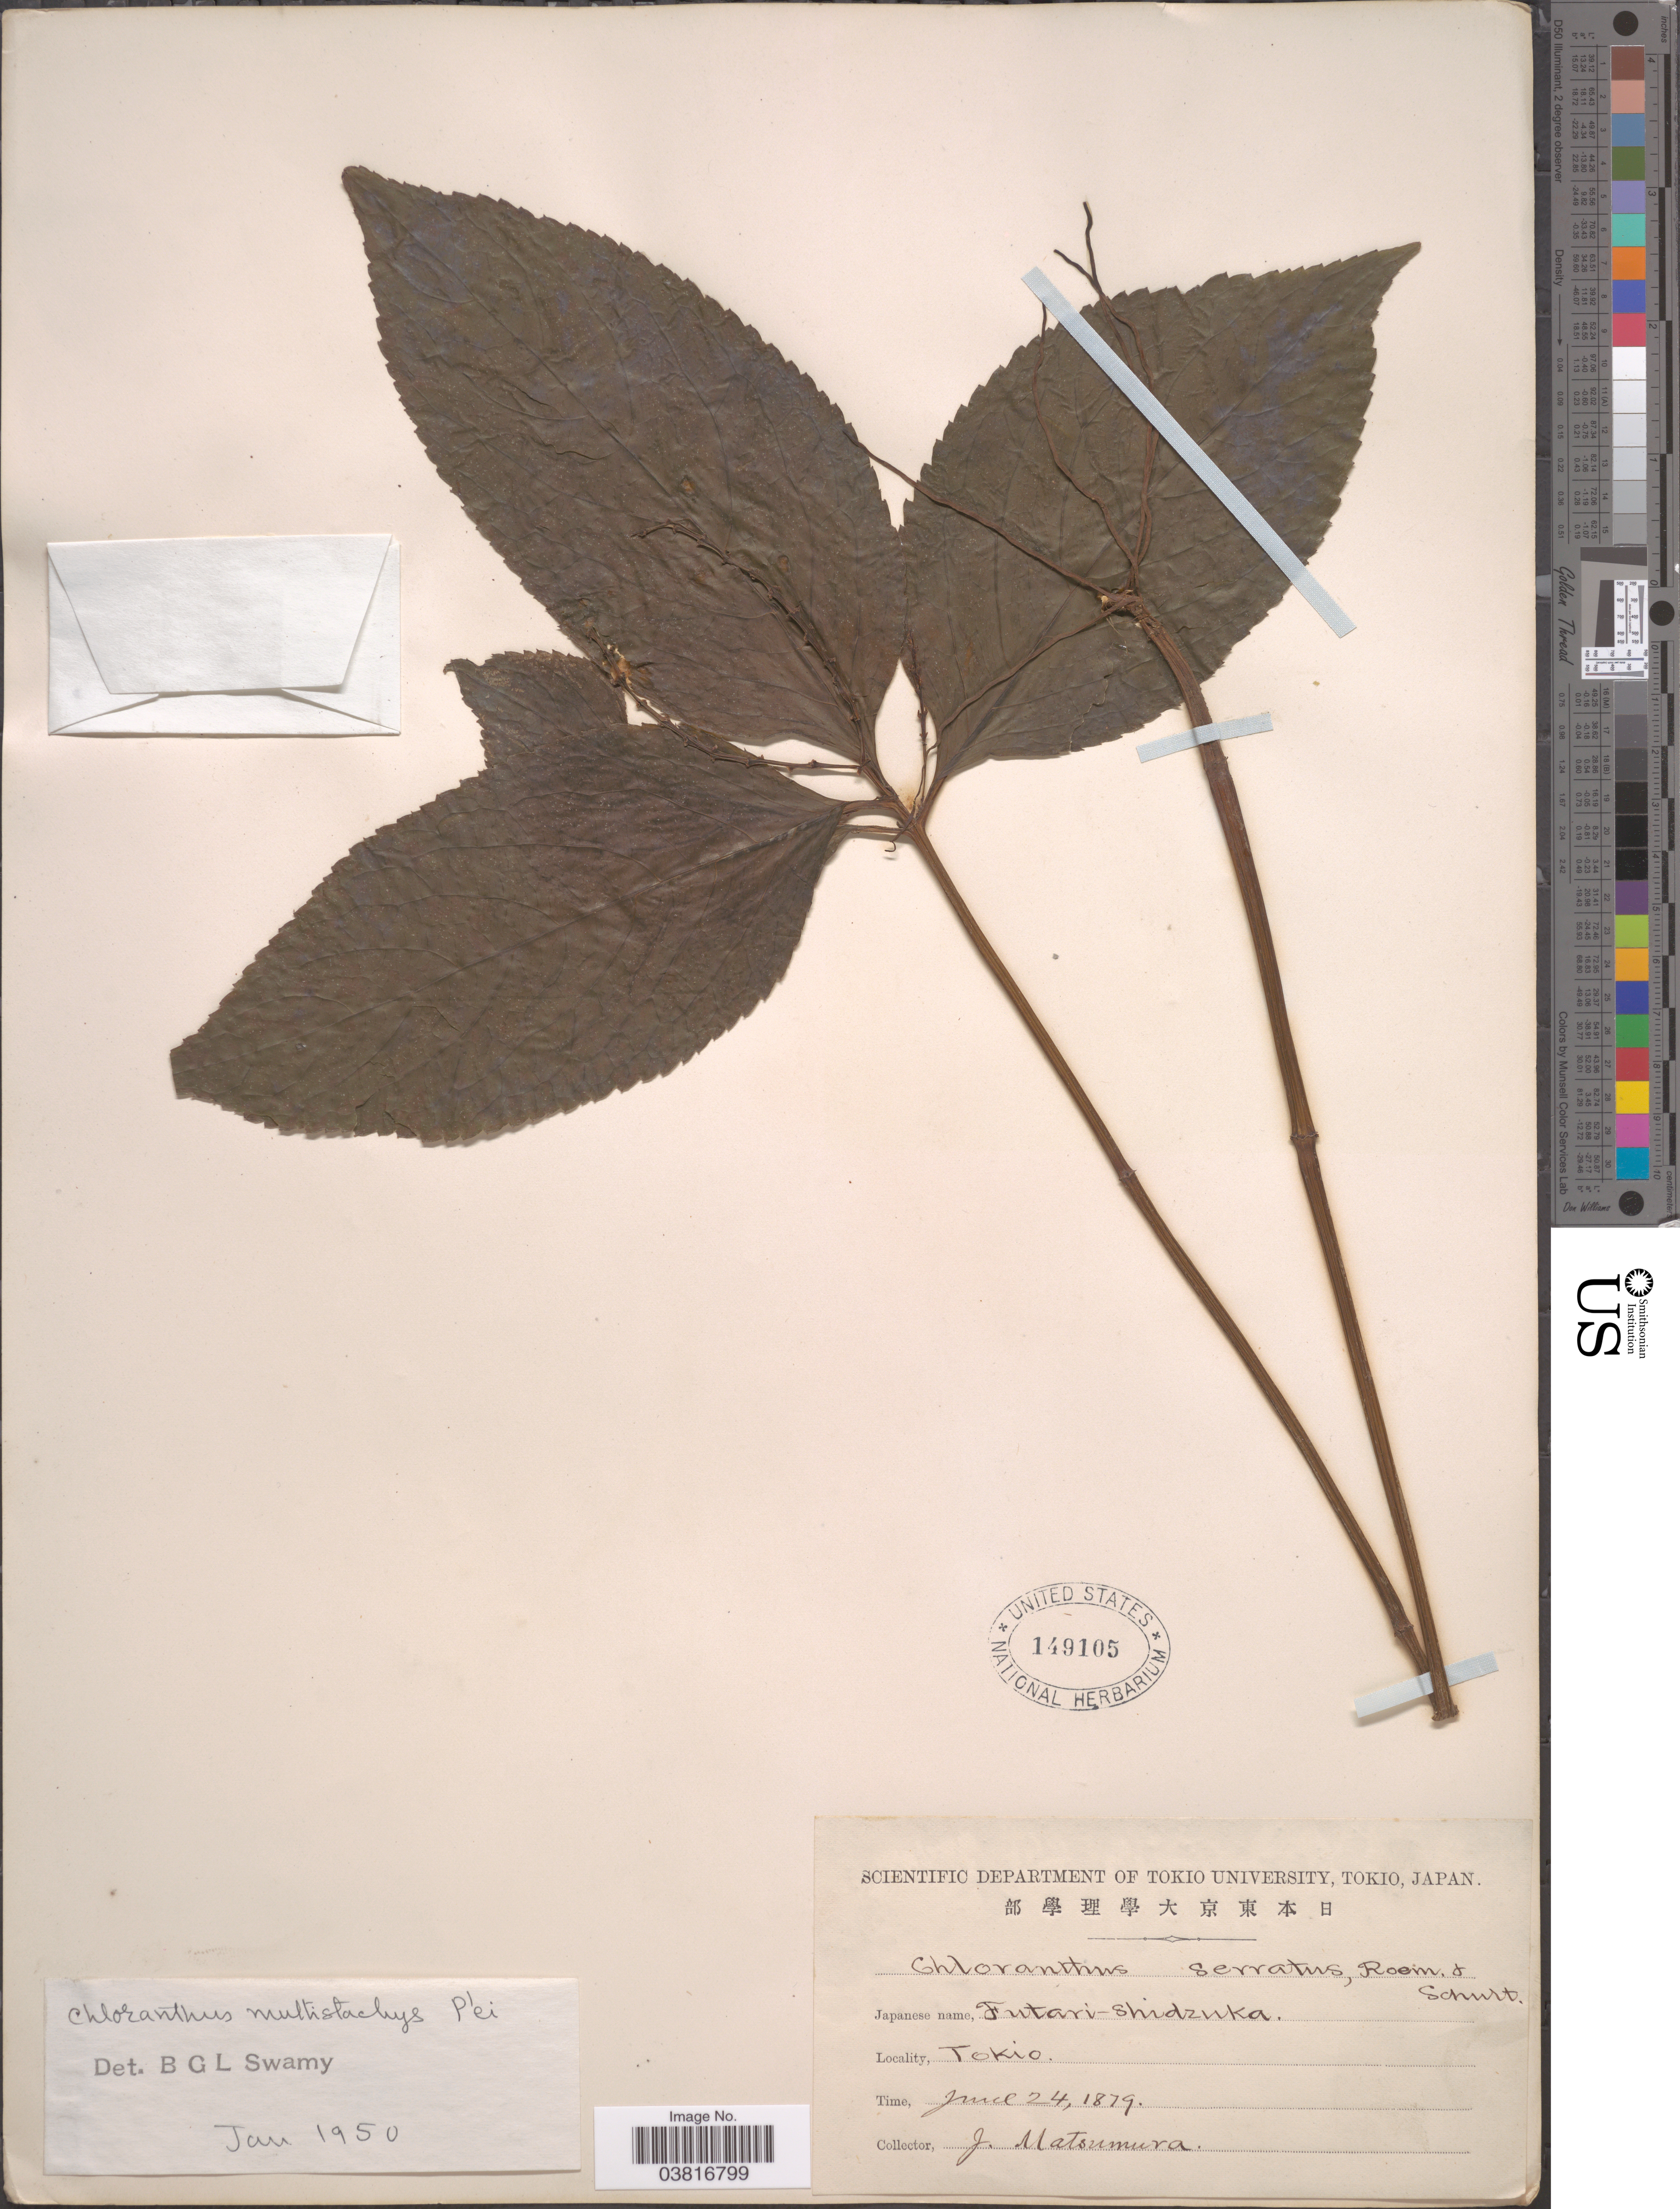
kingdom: Plantae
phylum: Tracheophyta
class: Magnoliopsida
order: Chloranthales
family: Chloranthaceae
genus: Chloranthus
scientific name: Chloranthus multistachys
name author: C. P'ei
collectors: J. Matsumura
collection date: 1879-06-24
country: Japan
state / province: Tokyo, Federal City of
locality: Tokio.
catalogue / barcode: US 149105